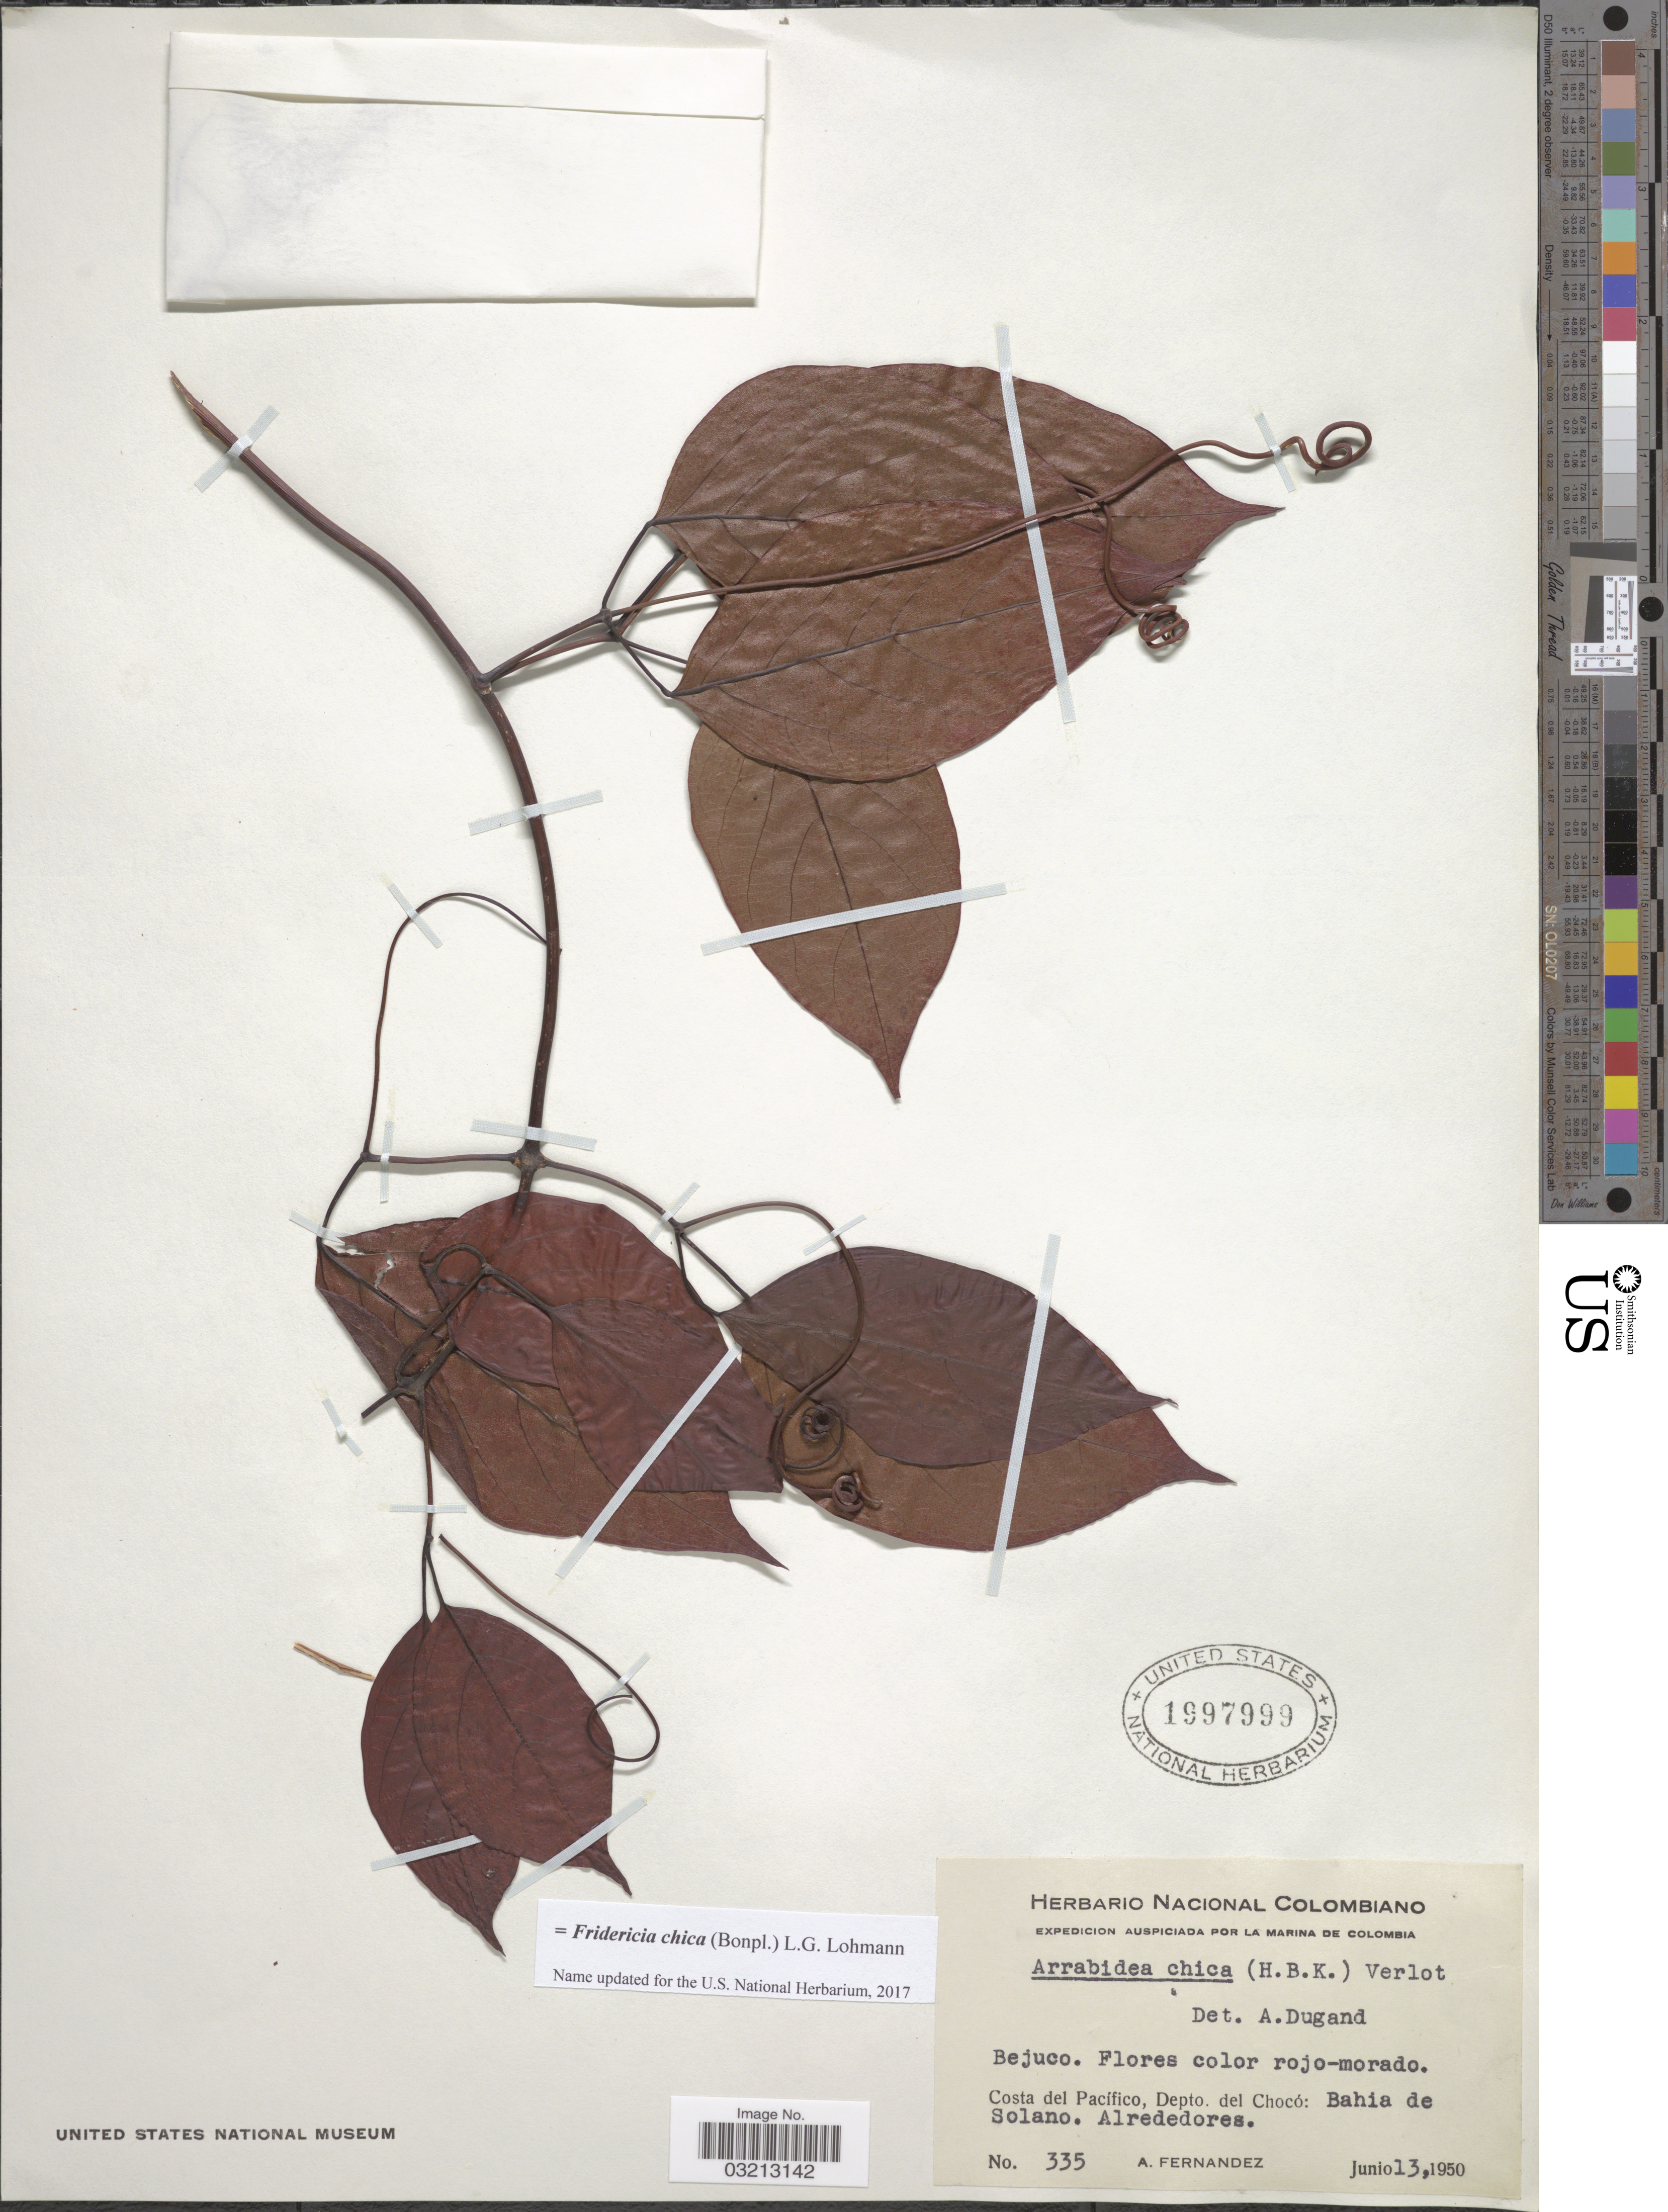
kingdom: Plantae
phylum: Tracheophyta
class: Magnoliopsida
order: Lamiales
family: Bignoniaceae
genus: Fridericia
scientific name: Fridericia chica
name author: (Bonpl.) L.G. Lohmann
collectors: A. Fernandez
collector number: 335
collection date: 1950-06-13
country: Colombia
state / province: Chocó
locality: Costa del Pacífico, Depto. del Chocó: Bahia de Solano. Alrededores.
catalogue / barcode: US 1997999